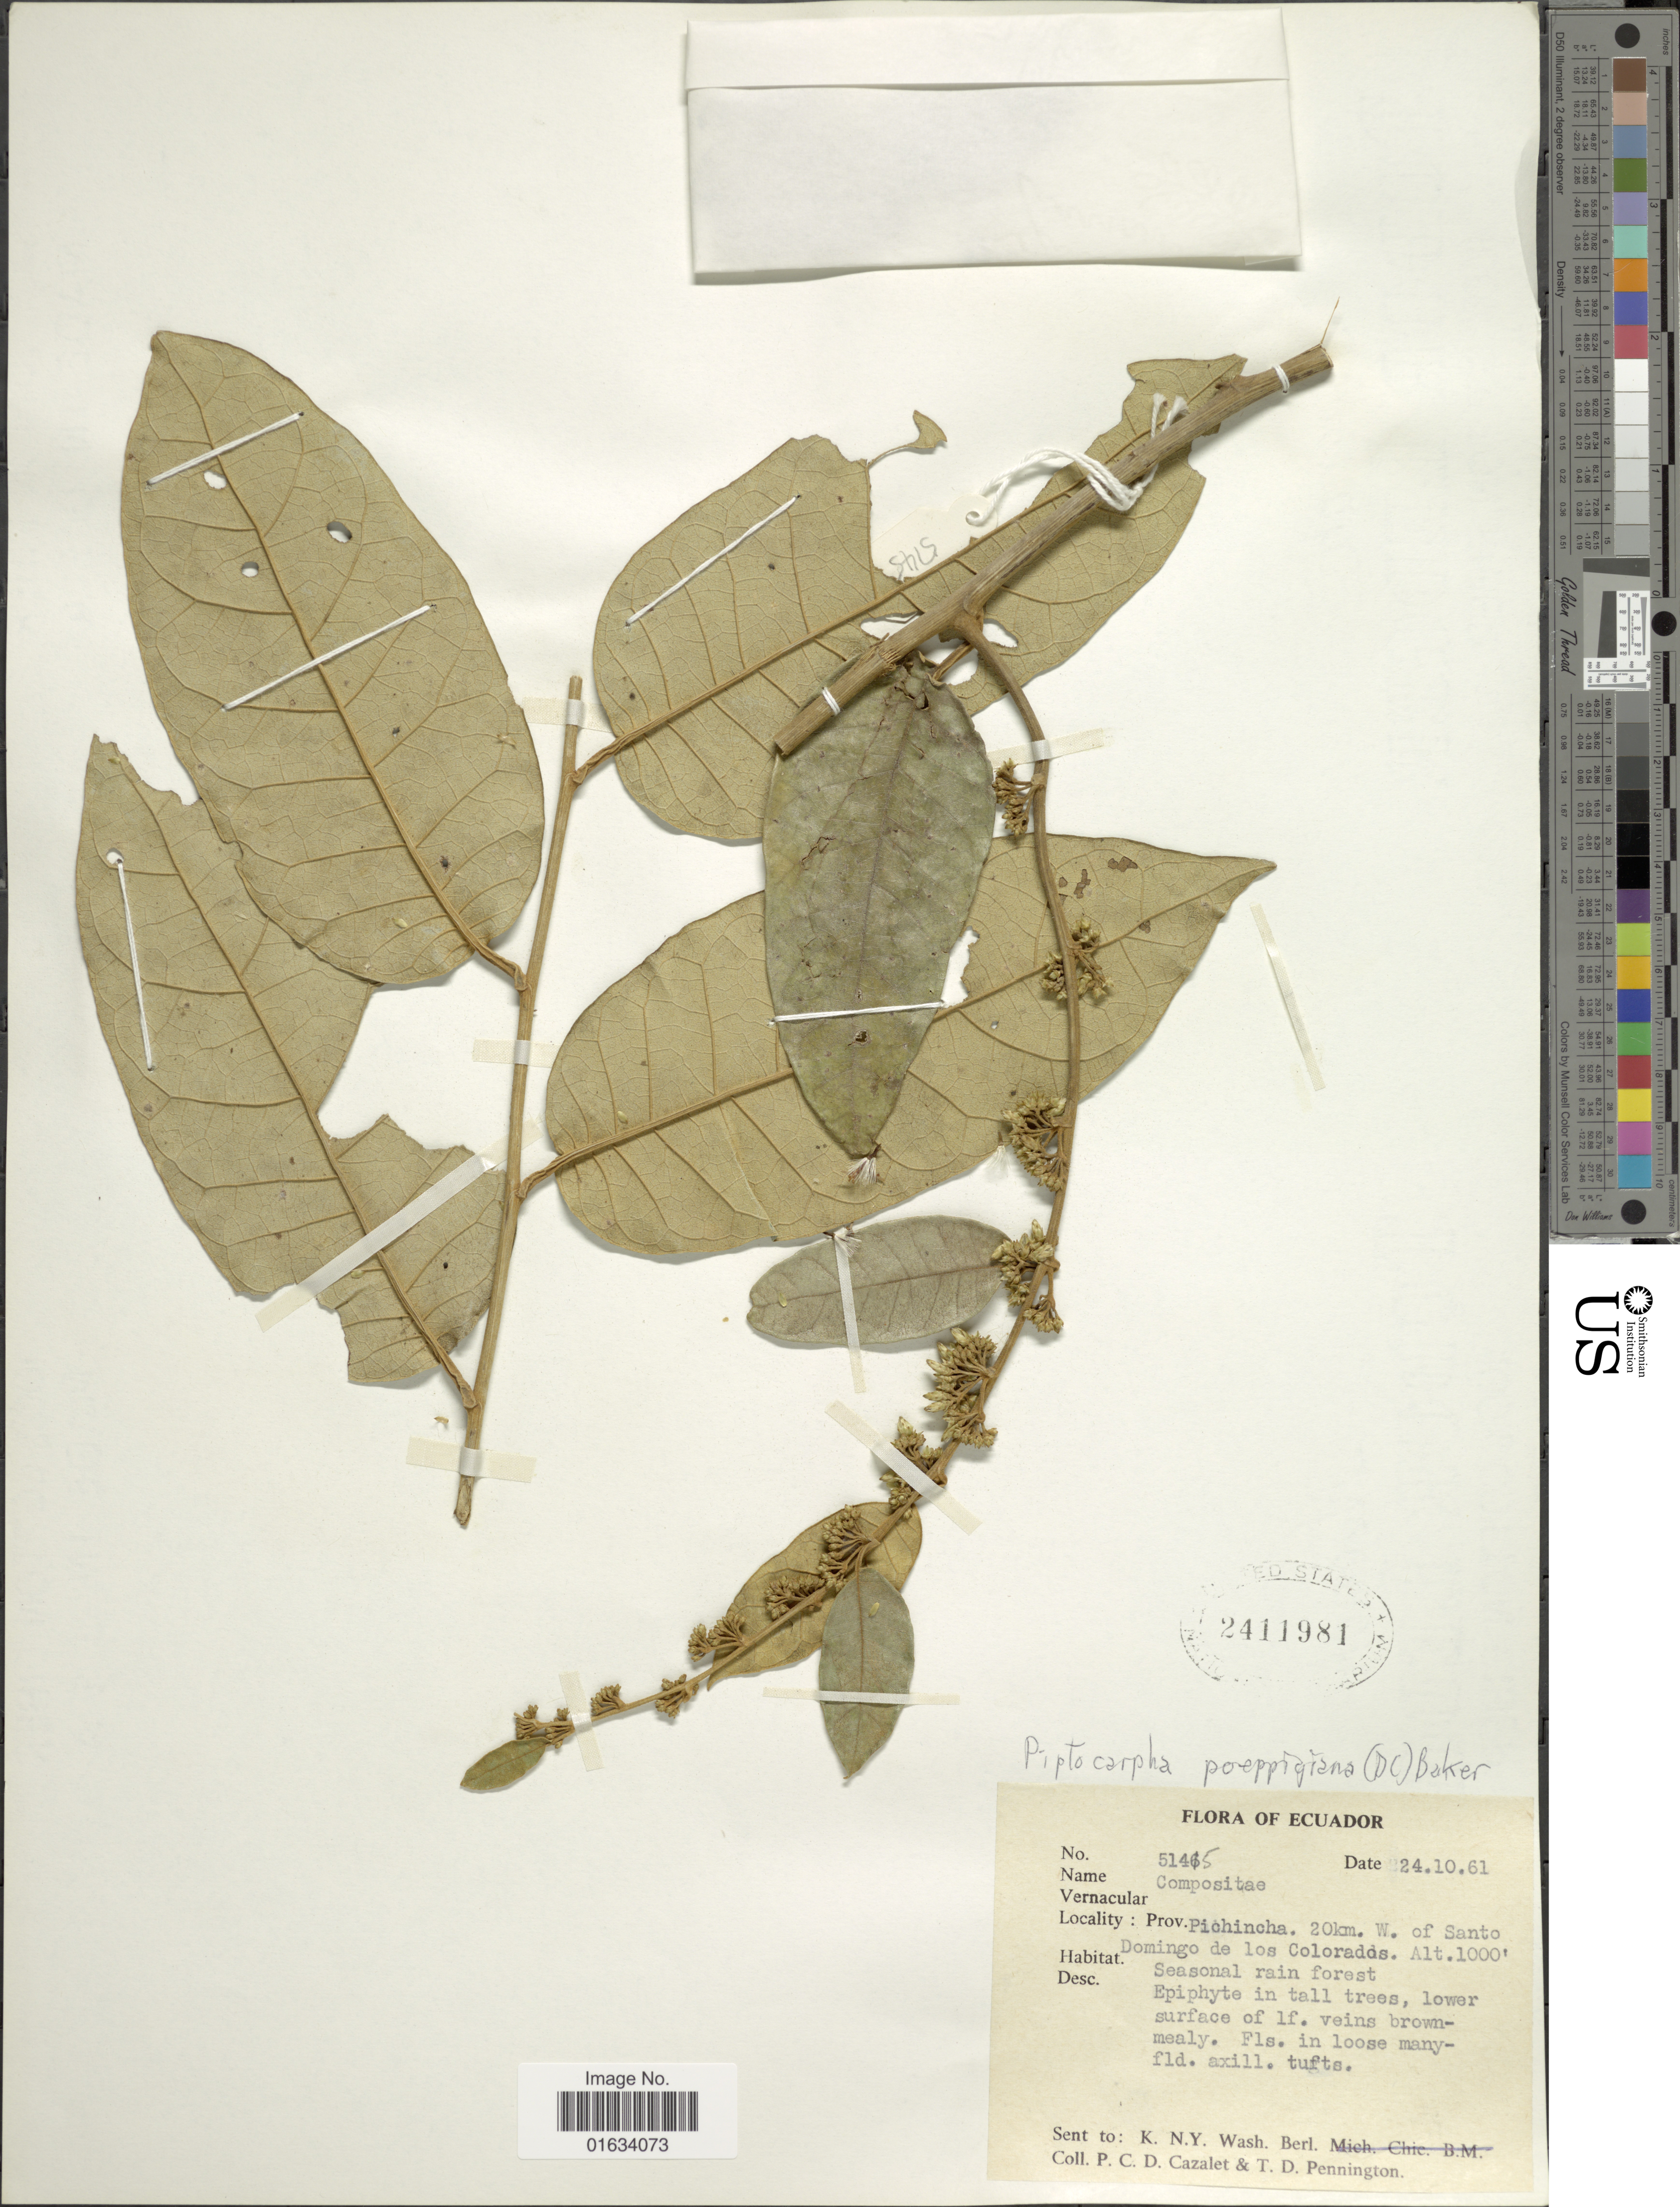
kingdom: Plantae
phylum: Tracheophyta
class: Magnoliopsida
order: Asterales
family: Asteraceae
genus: Piptocarpha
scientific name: Piptocarpha poeppigiana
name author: (DC.) Baker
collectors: P. C. D. Cazalet & T. D. Pennington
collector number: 51415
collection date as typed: Transcribed d/m/y: 24/10/61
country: Ecuador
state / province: Pichincha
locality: Prov. Pichincha. 20km. W. of Santo Domingo de los Colorados. Seasonal rain forest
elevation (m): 305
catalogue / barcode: US 2411981